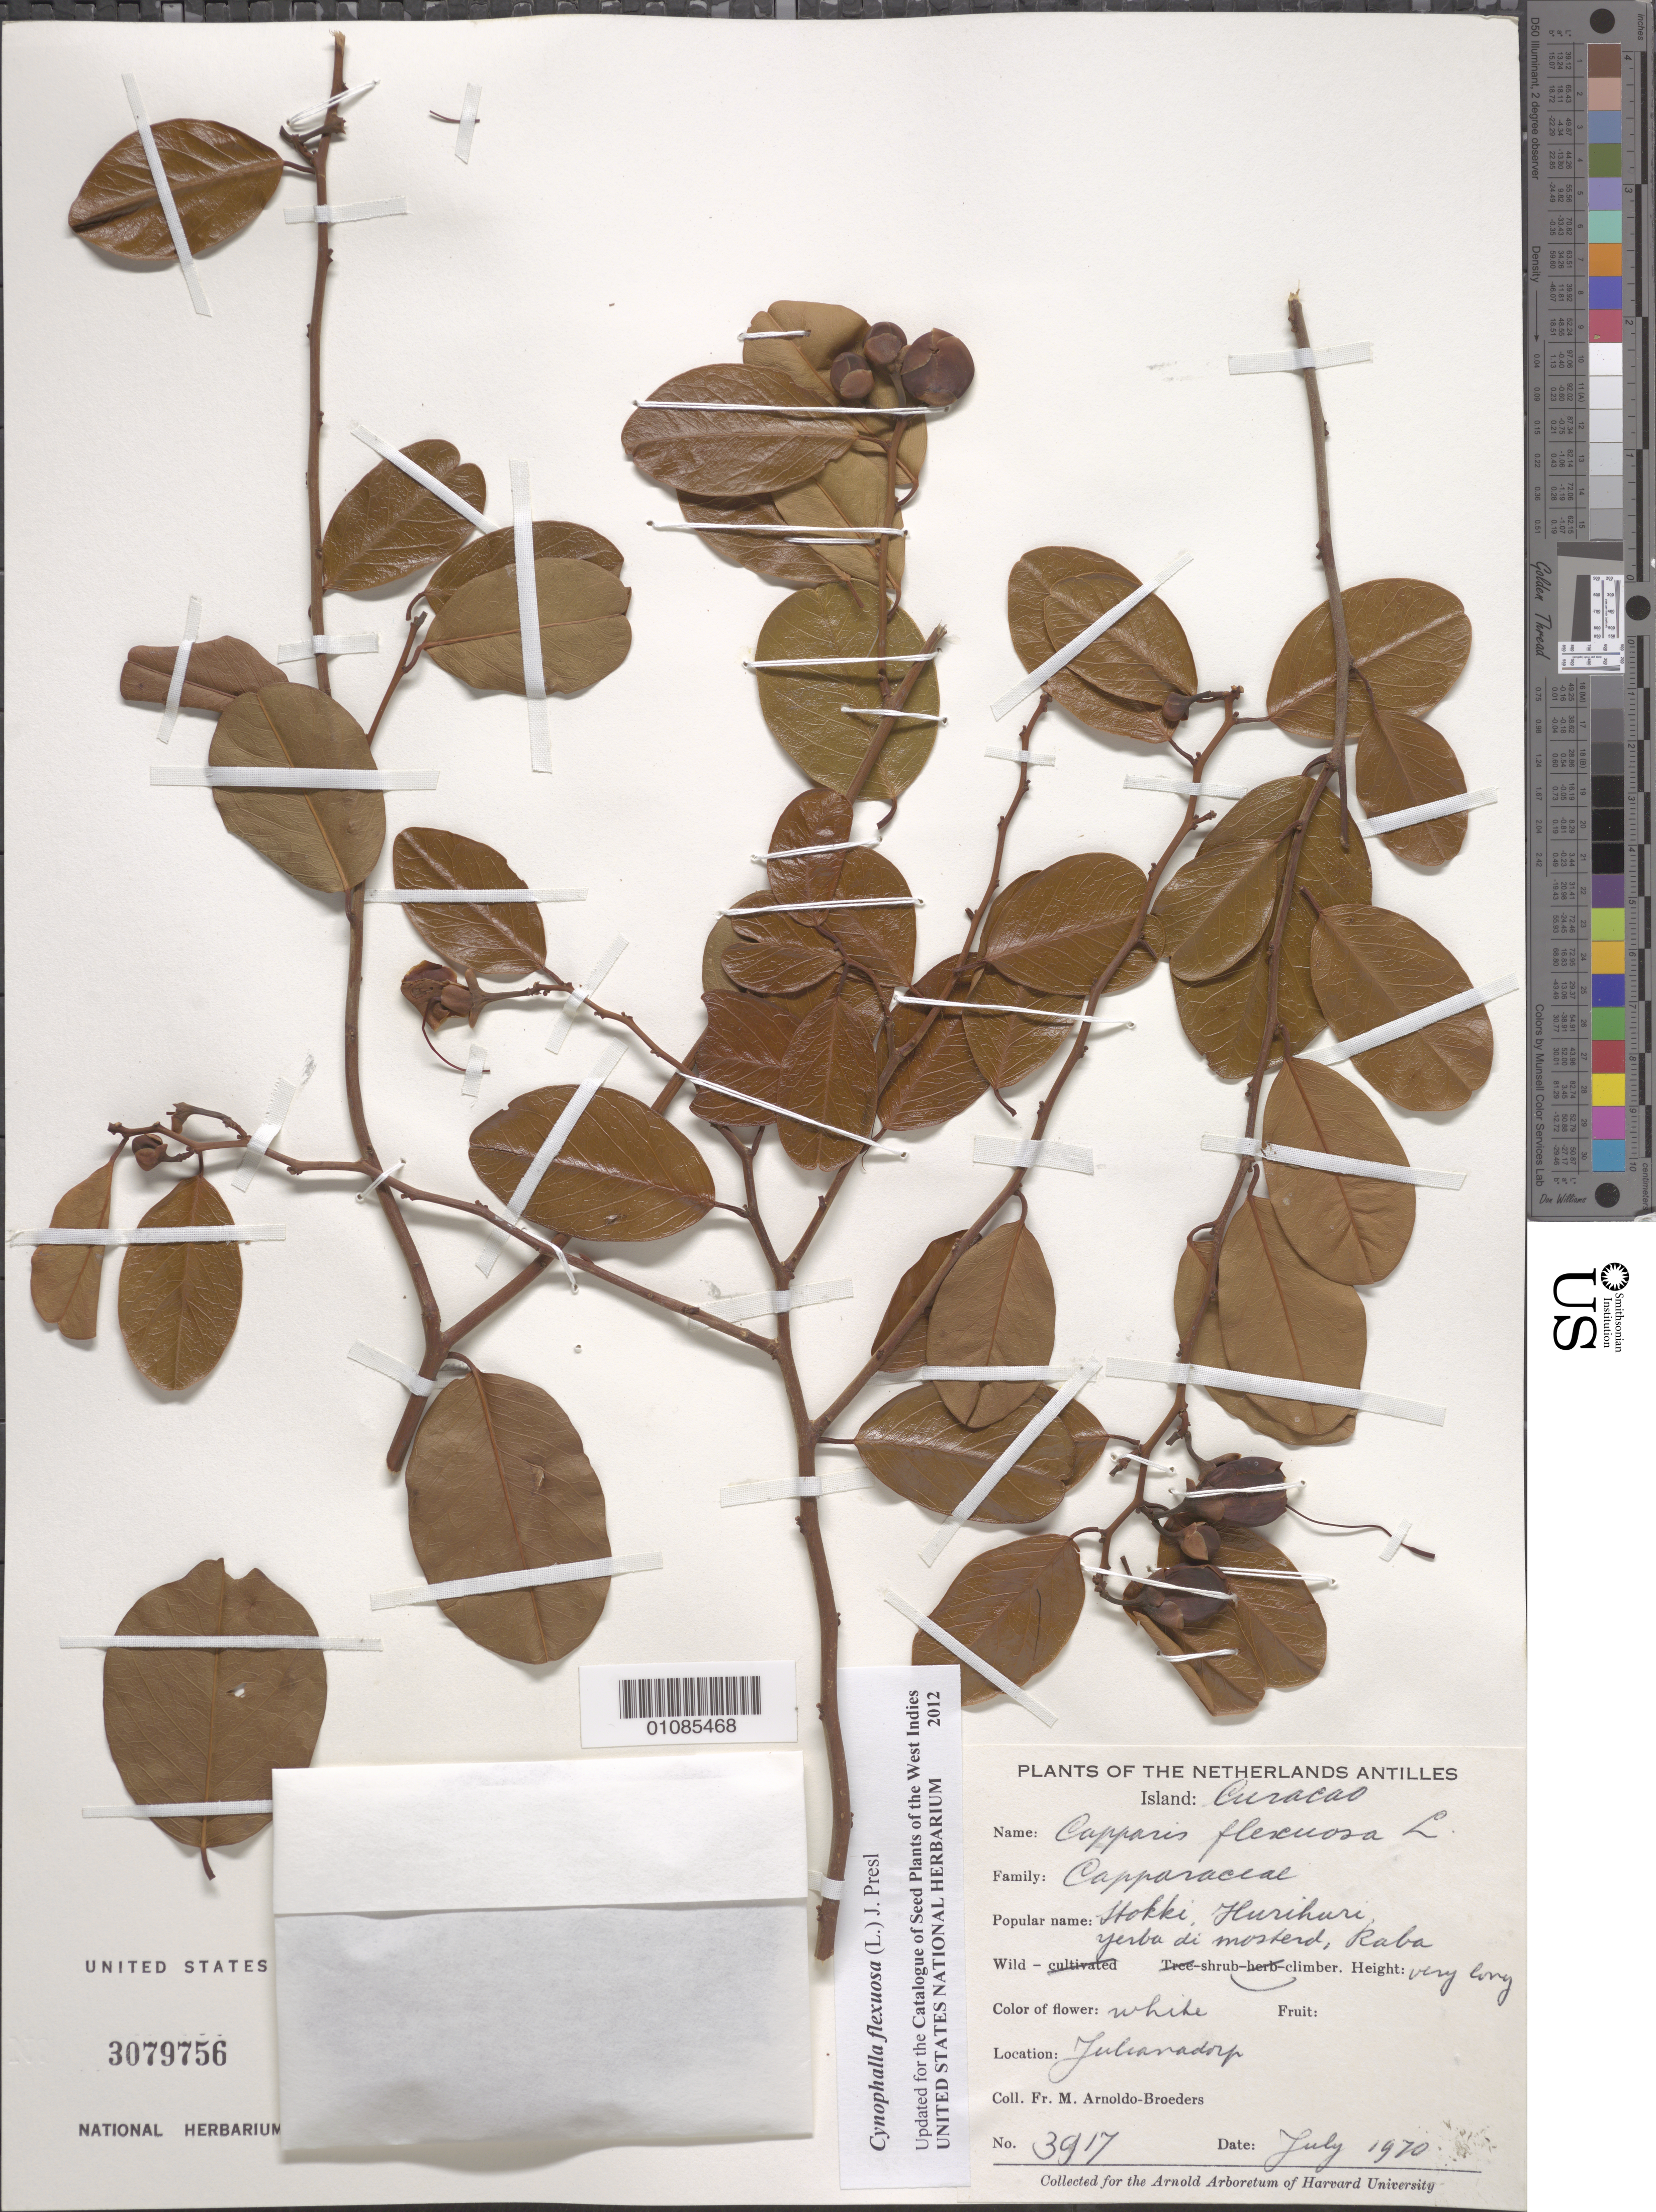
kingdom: Plantae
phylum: Tracheophyta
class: Magnoliopsida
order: Brassicales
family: Capparaceae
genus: Cynophalla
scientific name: Cynophalla flexuosa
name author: (L.) J. Presl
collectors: N. Arnoldo-Broeders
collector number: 3917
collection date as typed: Jul 1970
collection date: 1970-07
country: Netherlands Antilles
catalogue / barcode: US 3079756